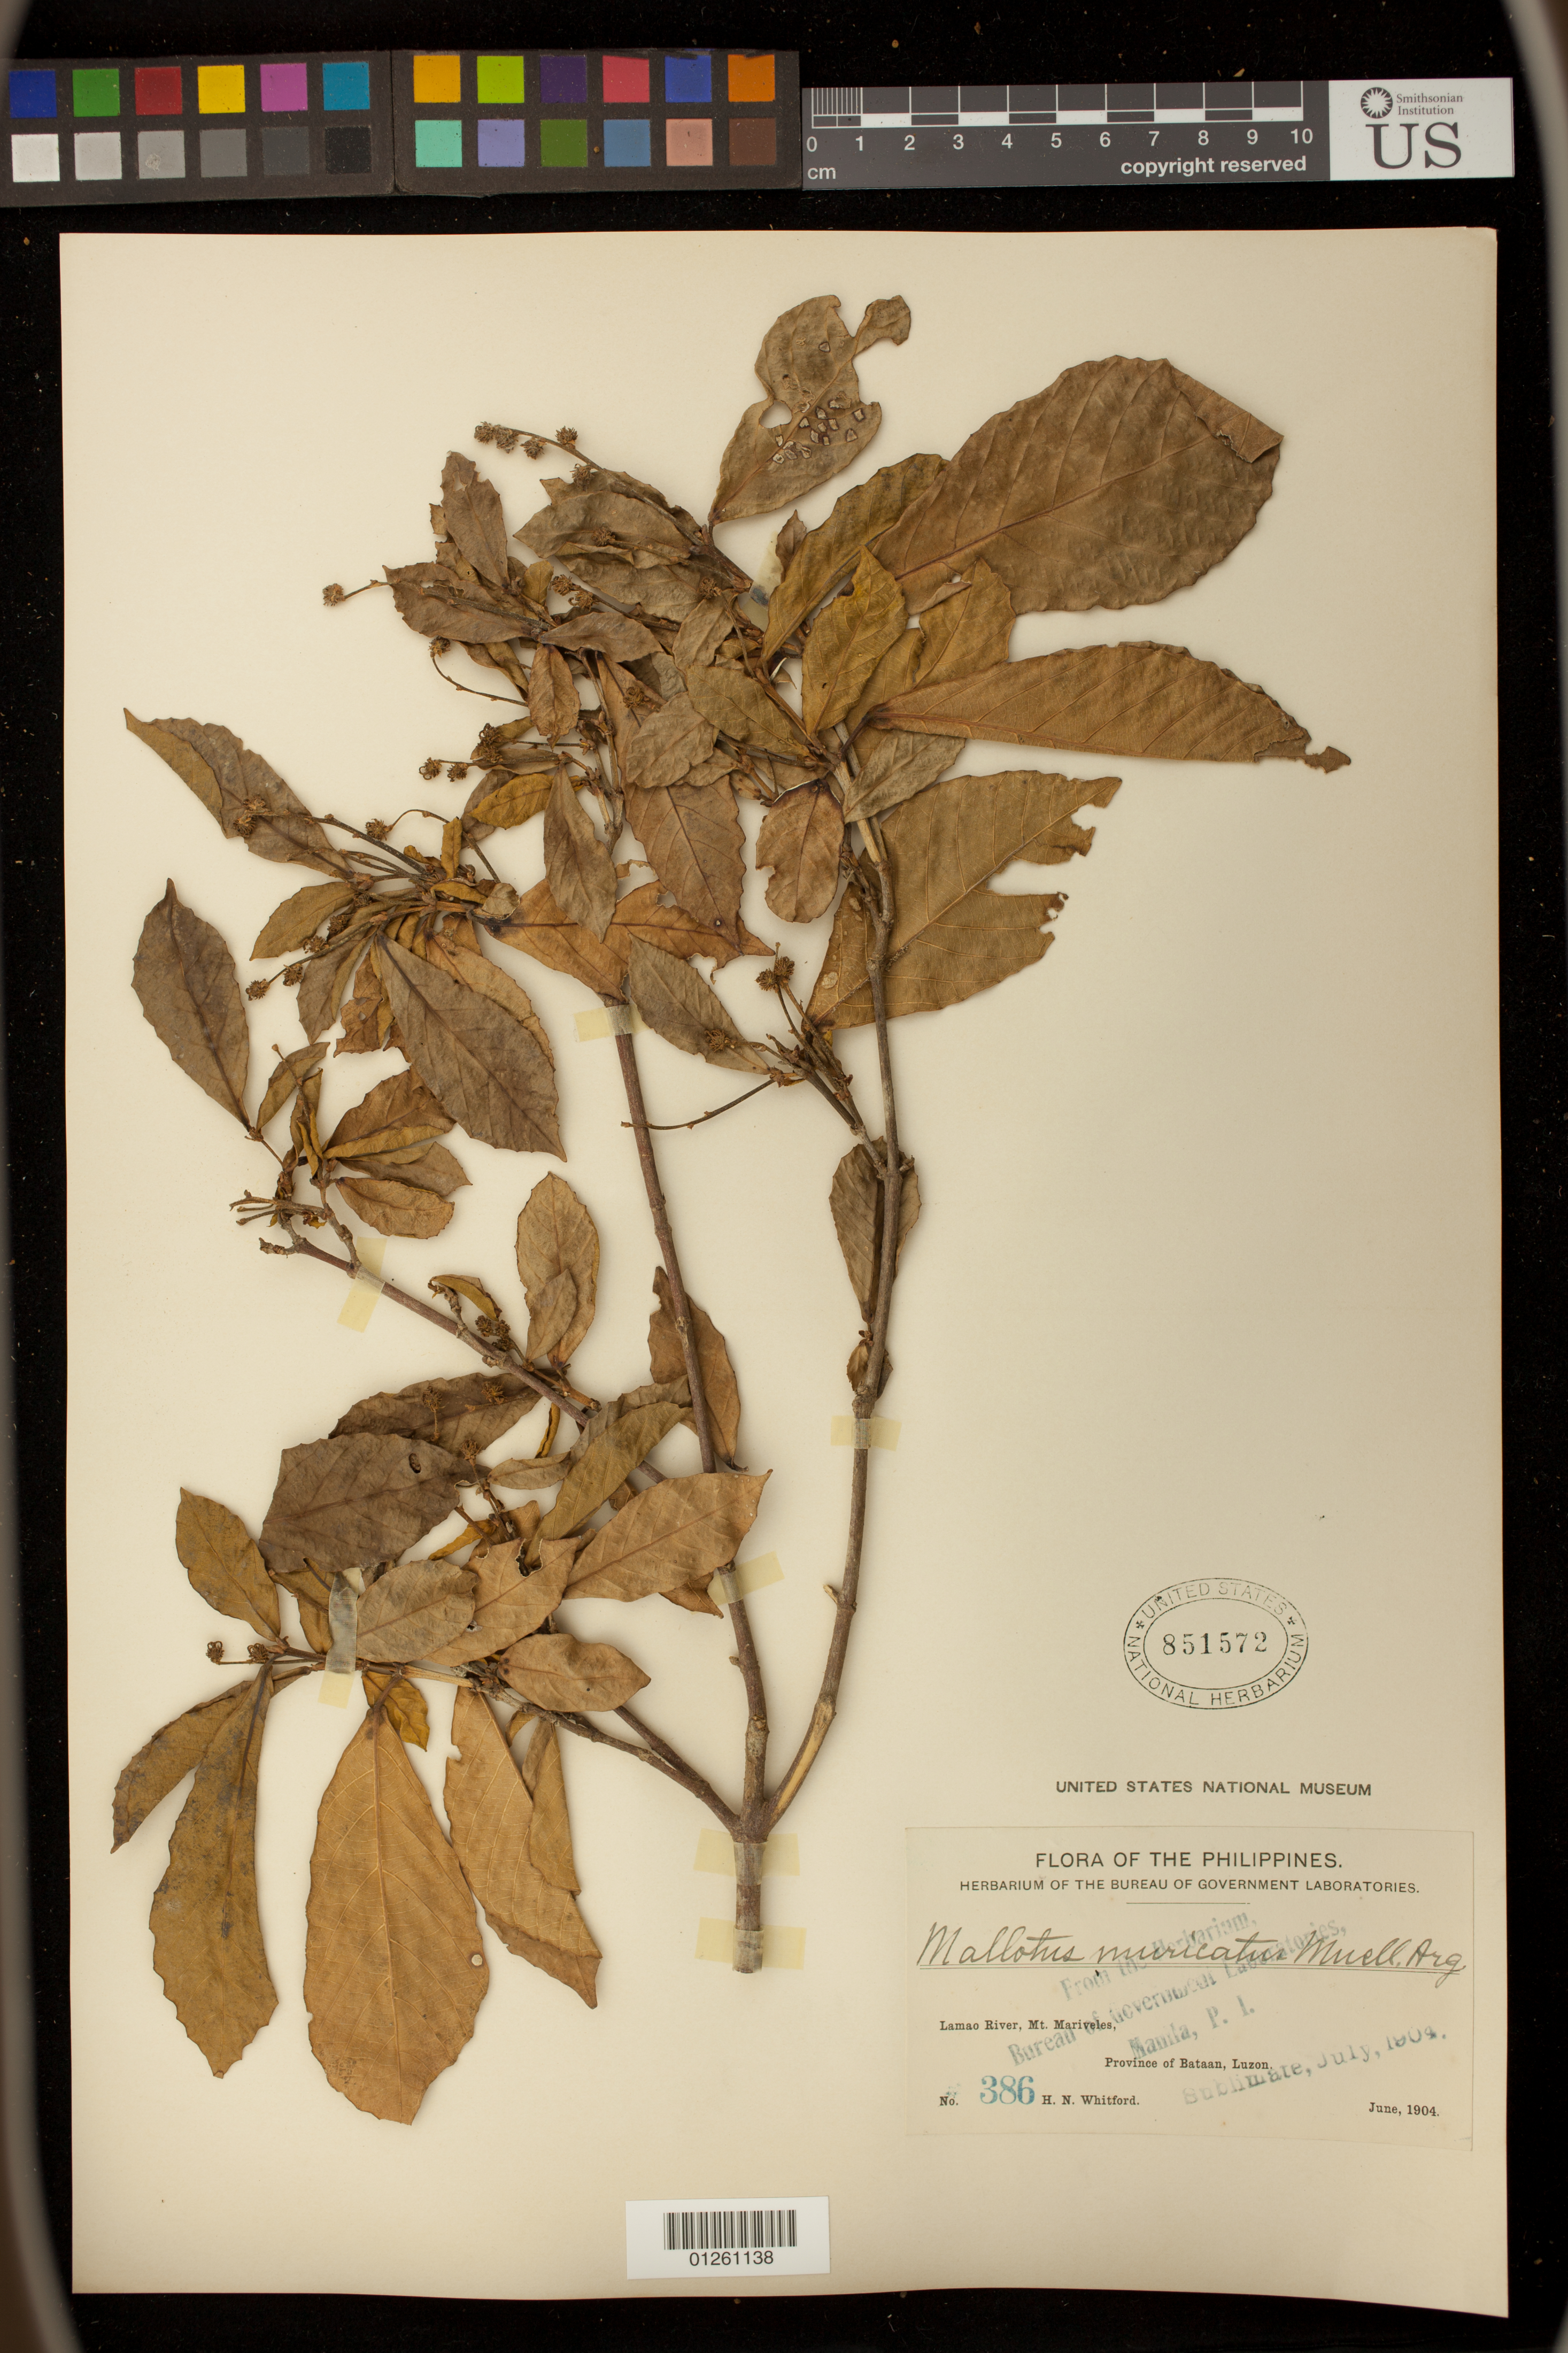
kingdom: Plantae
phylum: Tracheophyta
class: Magnoliopsida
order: Malpighiales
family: Euphorbiaceae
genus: Mallotus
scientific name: Mallotus resinosus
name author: (Blanco) Merr.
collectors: H. N. Whitford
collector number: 386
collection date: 1904-06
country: Philippines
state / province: Central Luzon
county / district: Bataan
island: Luzon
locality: Lamao River, Mt. Mariveles, Province of Bataan, Luzon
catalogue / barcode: US 851572